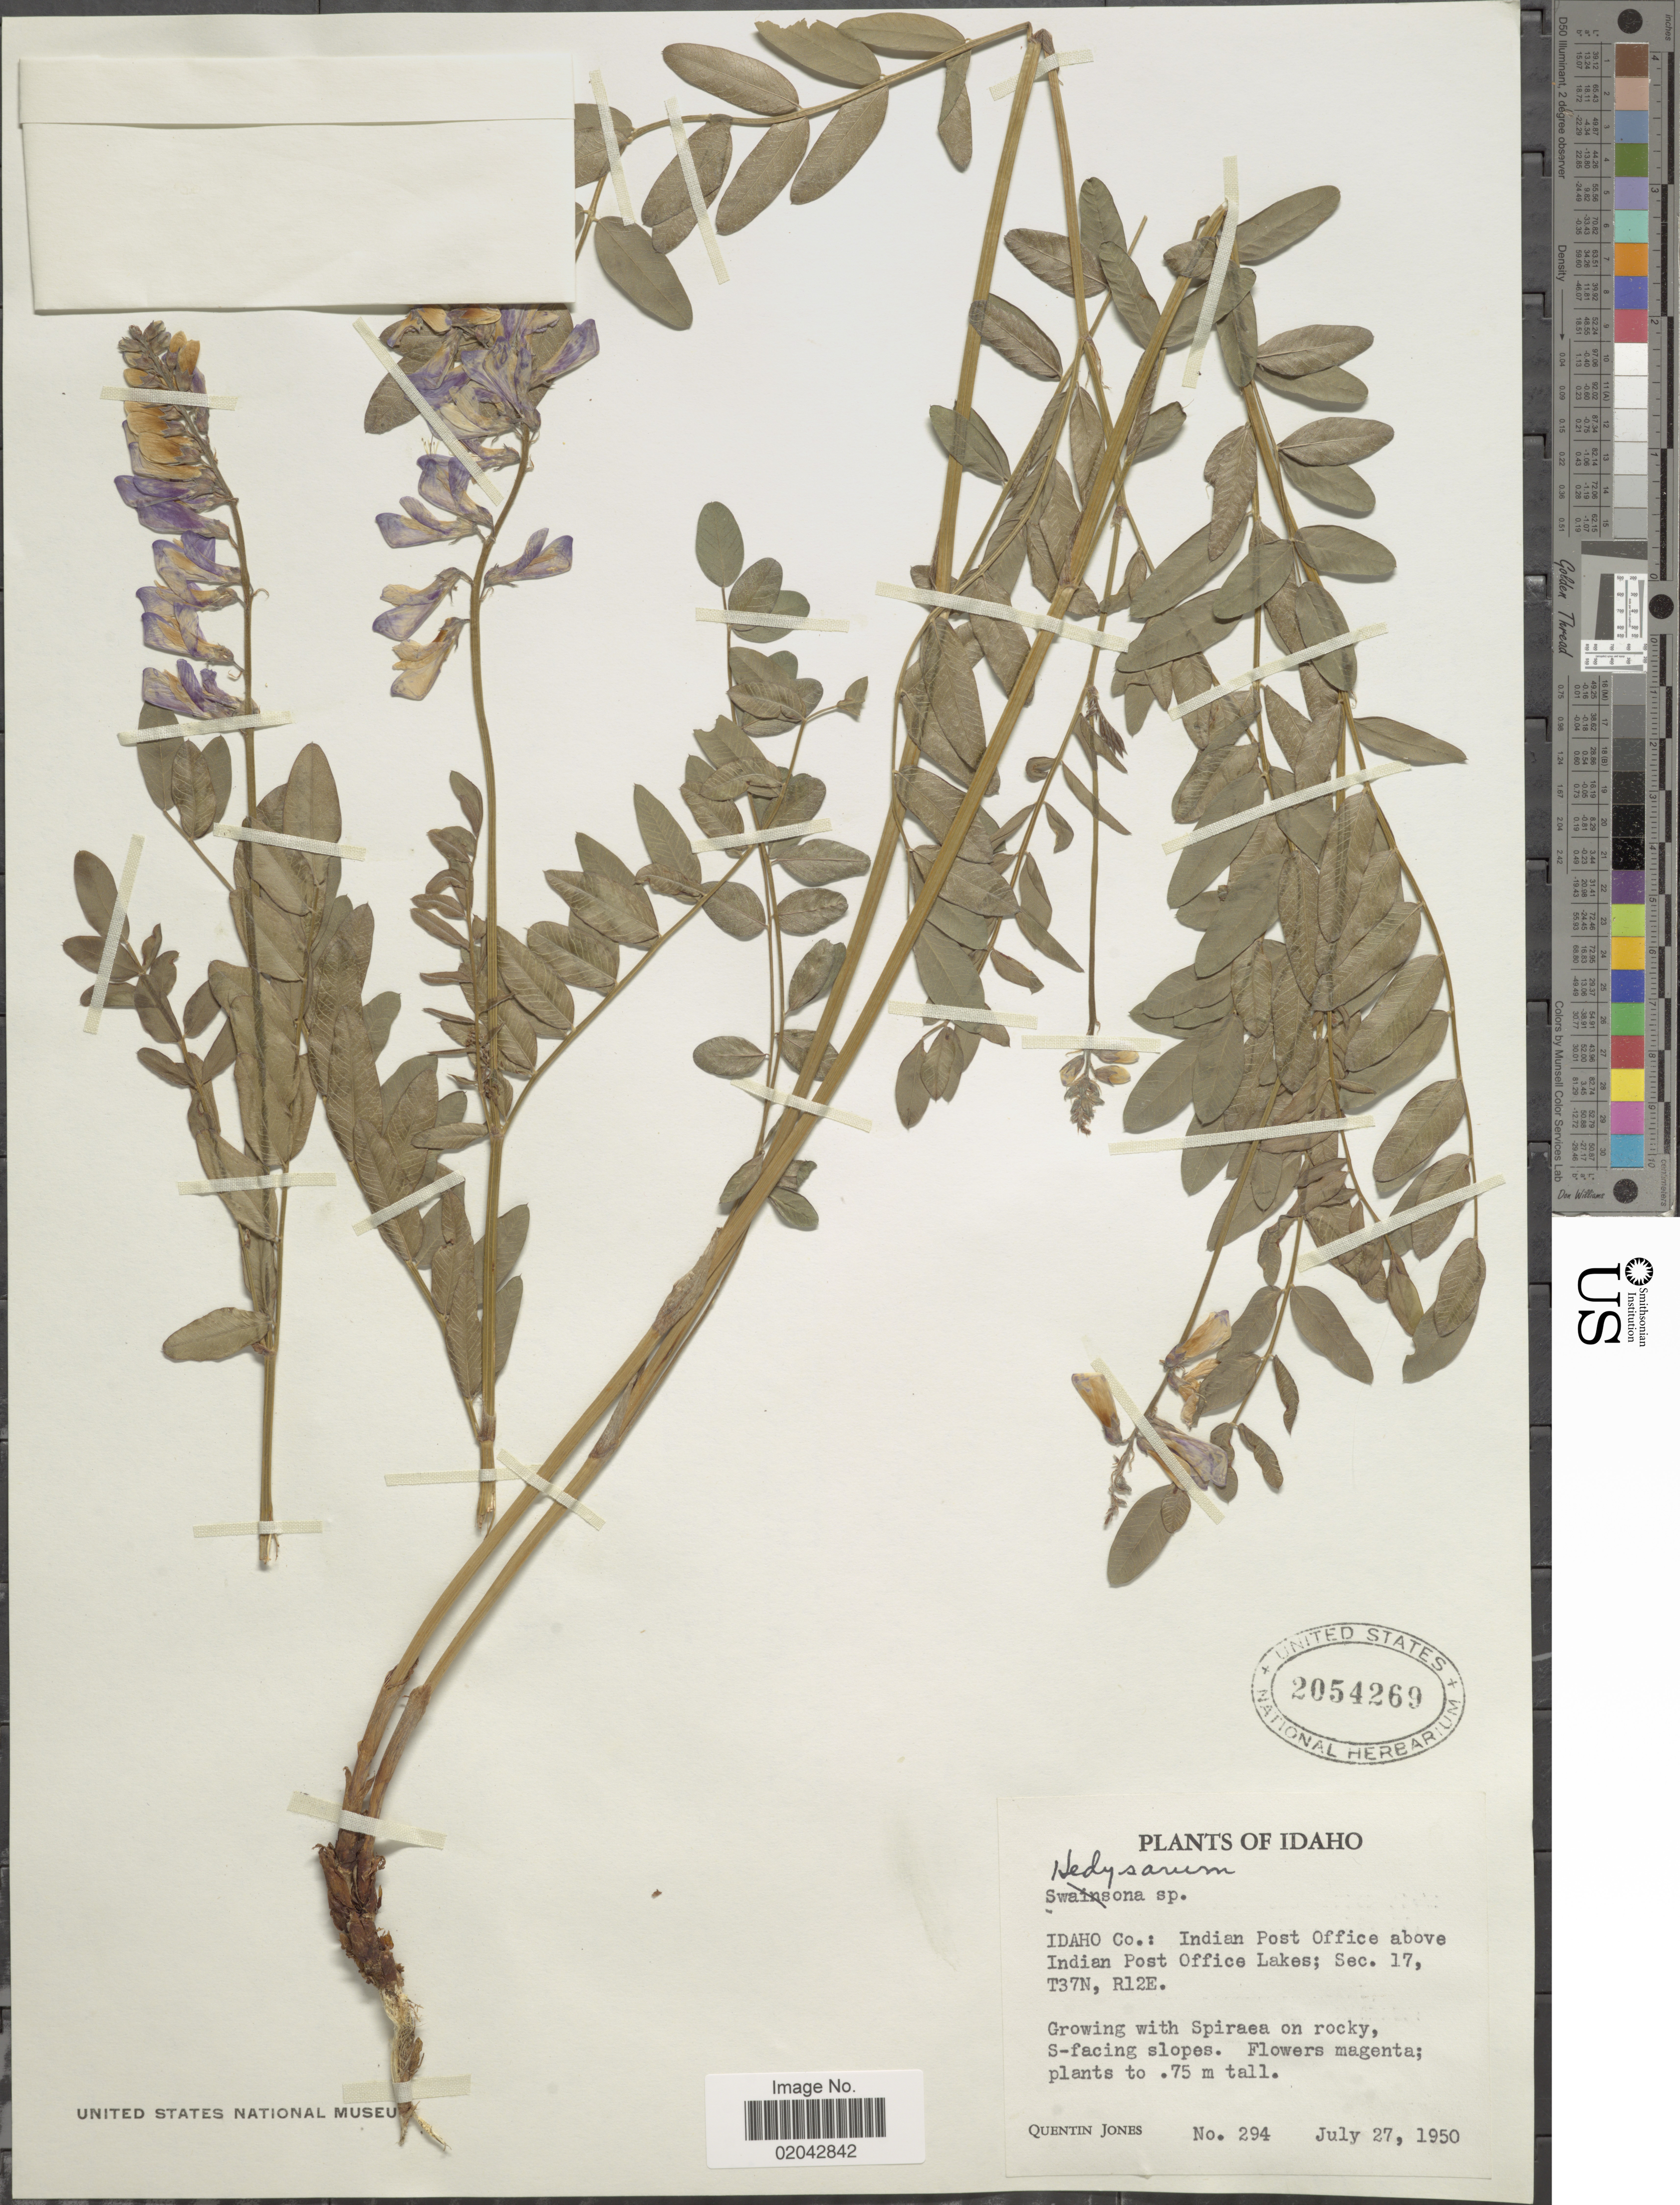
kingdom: Plantae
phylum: Tracheophyta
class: Magnoliopsida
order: Fabales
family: Fabaceae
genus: Hedysarum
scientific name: Hedysarum sp.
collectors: Q. Jones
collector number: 294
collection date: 1950-07-27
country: United States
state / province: Idaho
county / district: Idaho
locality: Indian Post Office above Indian Post Office Lakes; Sec. 17, T37N, R12E, growing with Spriaea on rocky, S-facing slopes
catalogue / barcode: US 2054269